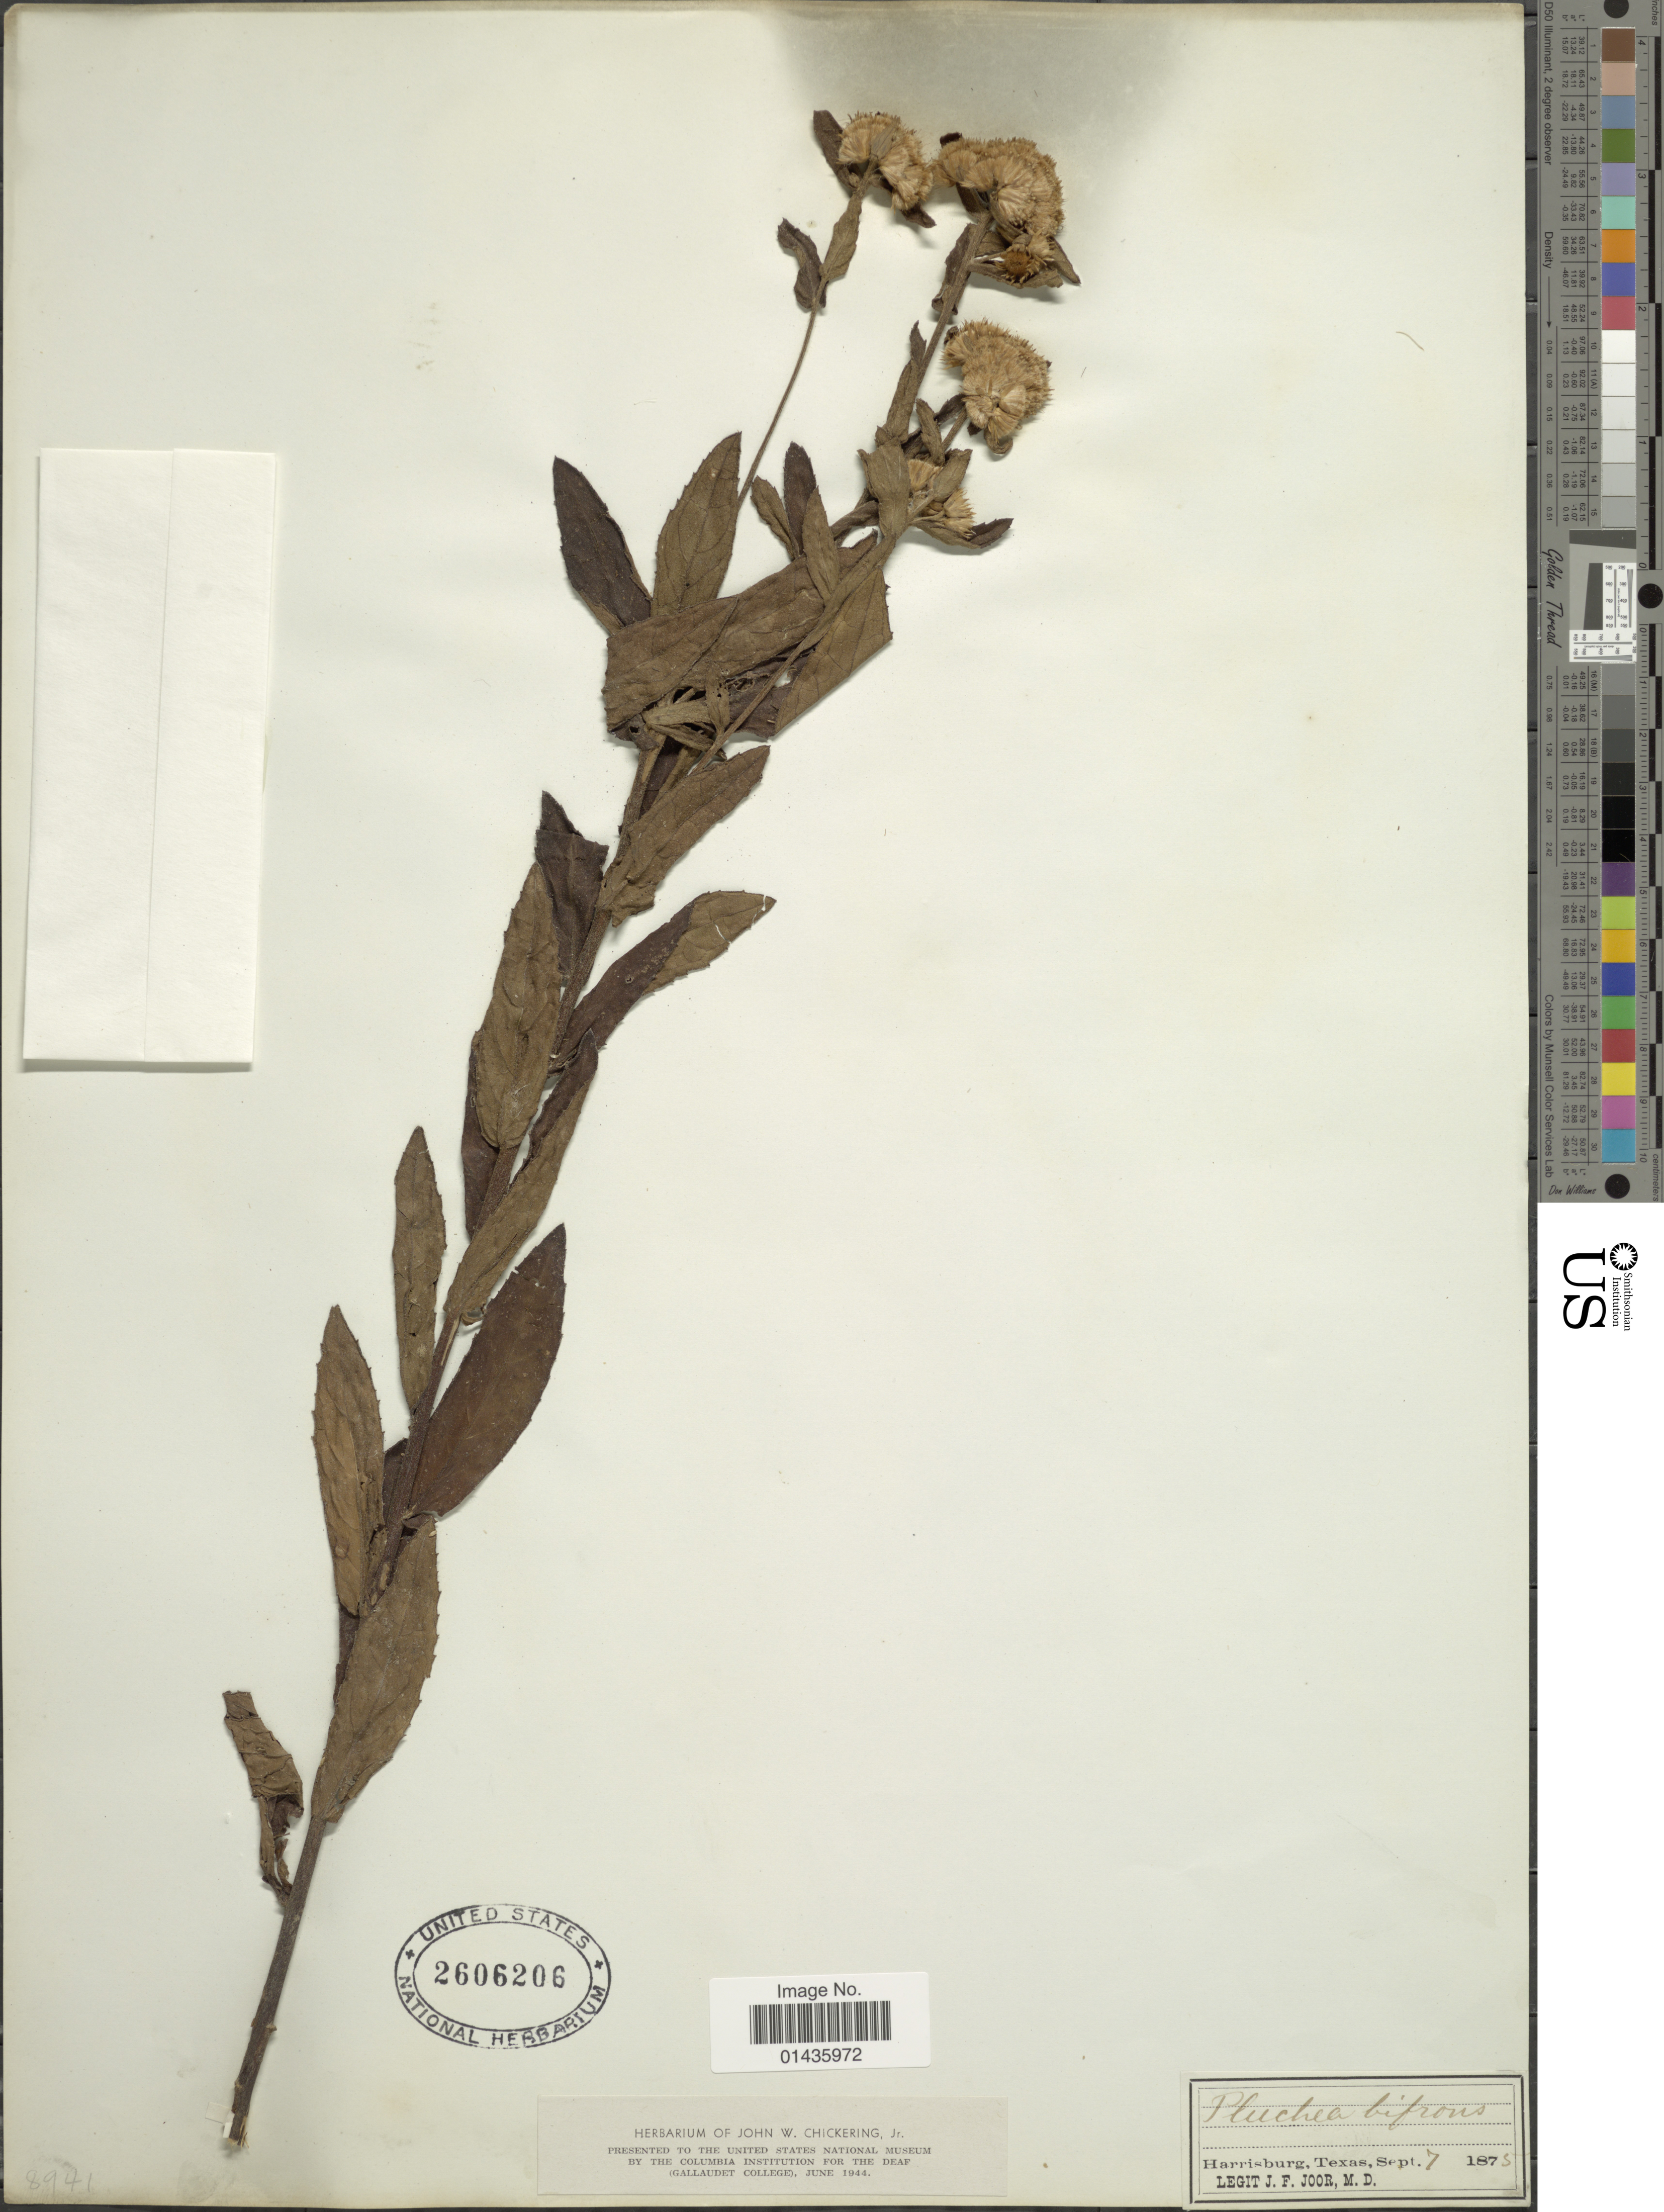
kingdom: Plantae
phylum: Tracheophyta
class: Magnoliopsida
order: Asterales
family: Asteraceae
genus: Pluchea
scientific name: Pluchea bifrons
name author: (L.) DC.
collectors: J. F. Joor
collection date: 1875-09-07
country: United States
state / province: Texas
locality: Harrisburg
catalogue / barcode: US 2606206